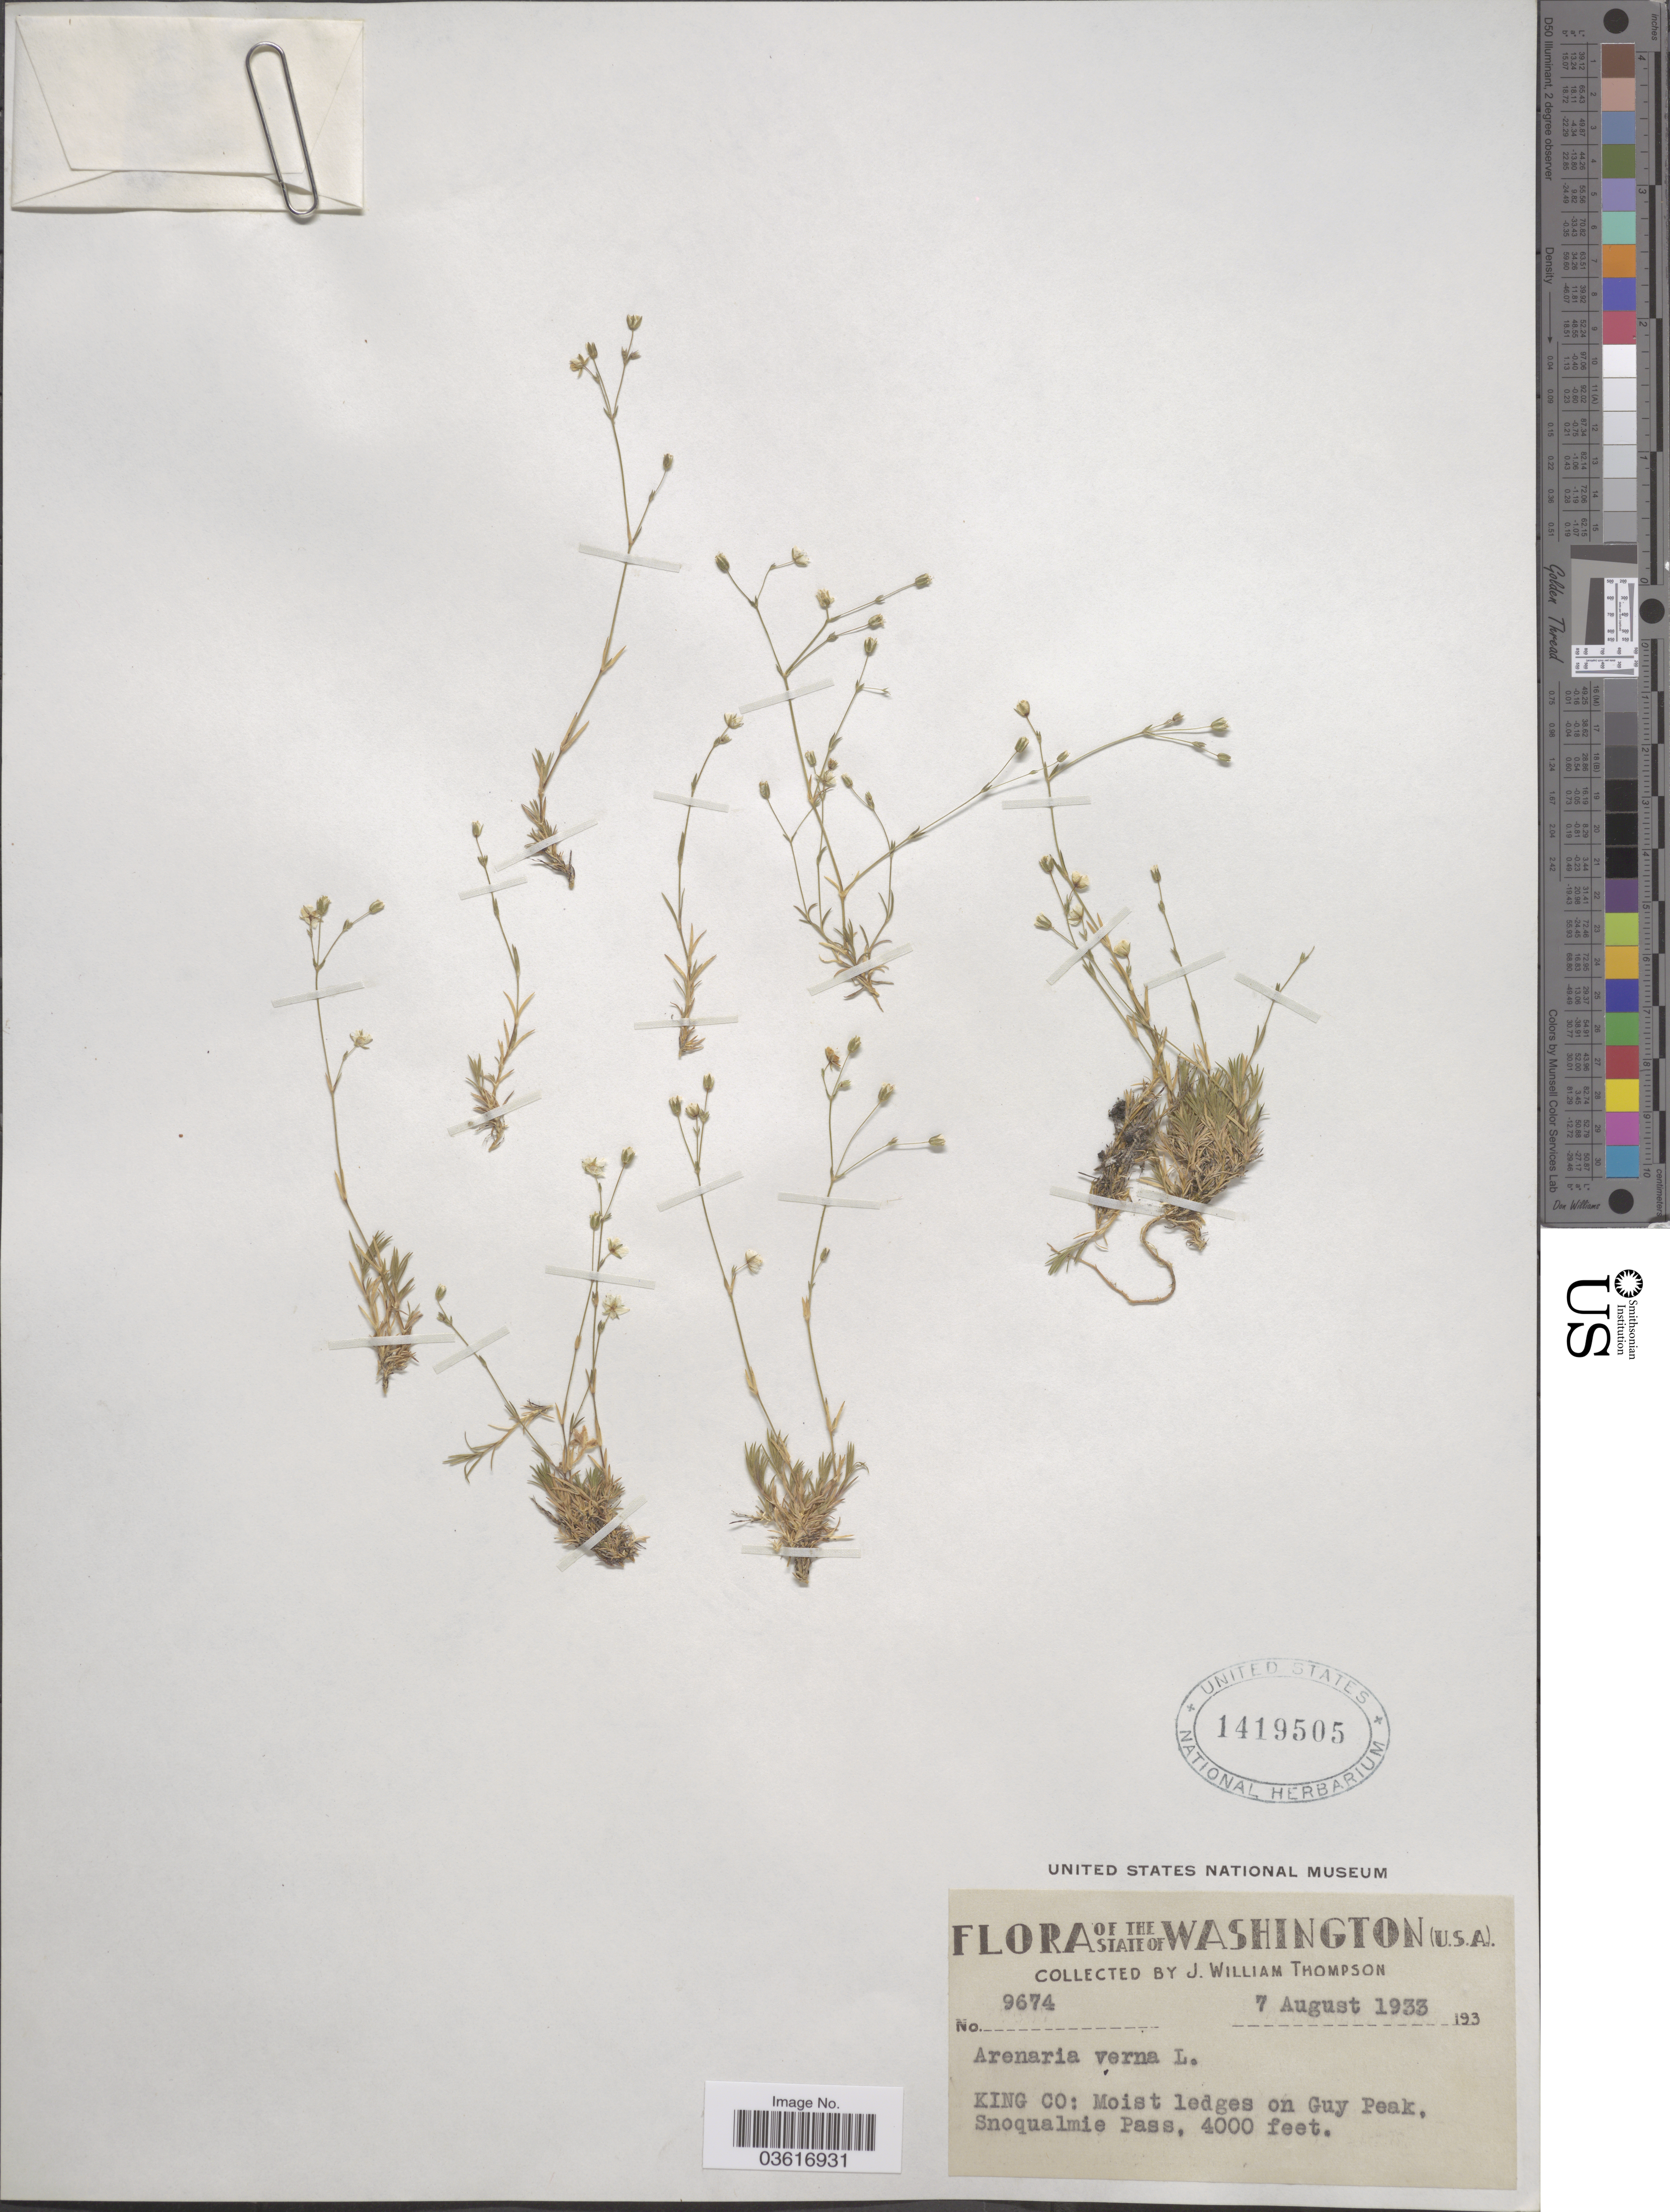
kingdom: Plantae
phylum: Tracheophyta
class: Magnoliopsida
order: Caryophyllales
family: Caryophyllaceae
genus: Minuartia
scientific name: Minuartia verna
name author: (L.) Hiern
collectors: J. W. Thompson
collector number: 9674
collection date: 1933-08-07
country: United States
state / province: Washington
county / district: King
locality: King Co: Moist ledges on Guy Peak, Snoqualmie Pass.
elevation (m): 1219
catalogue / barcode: US 1419505